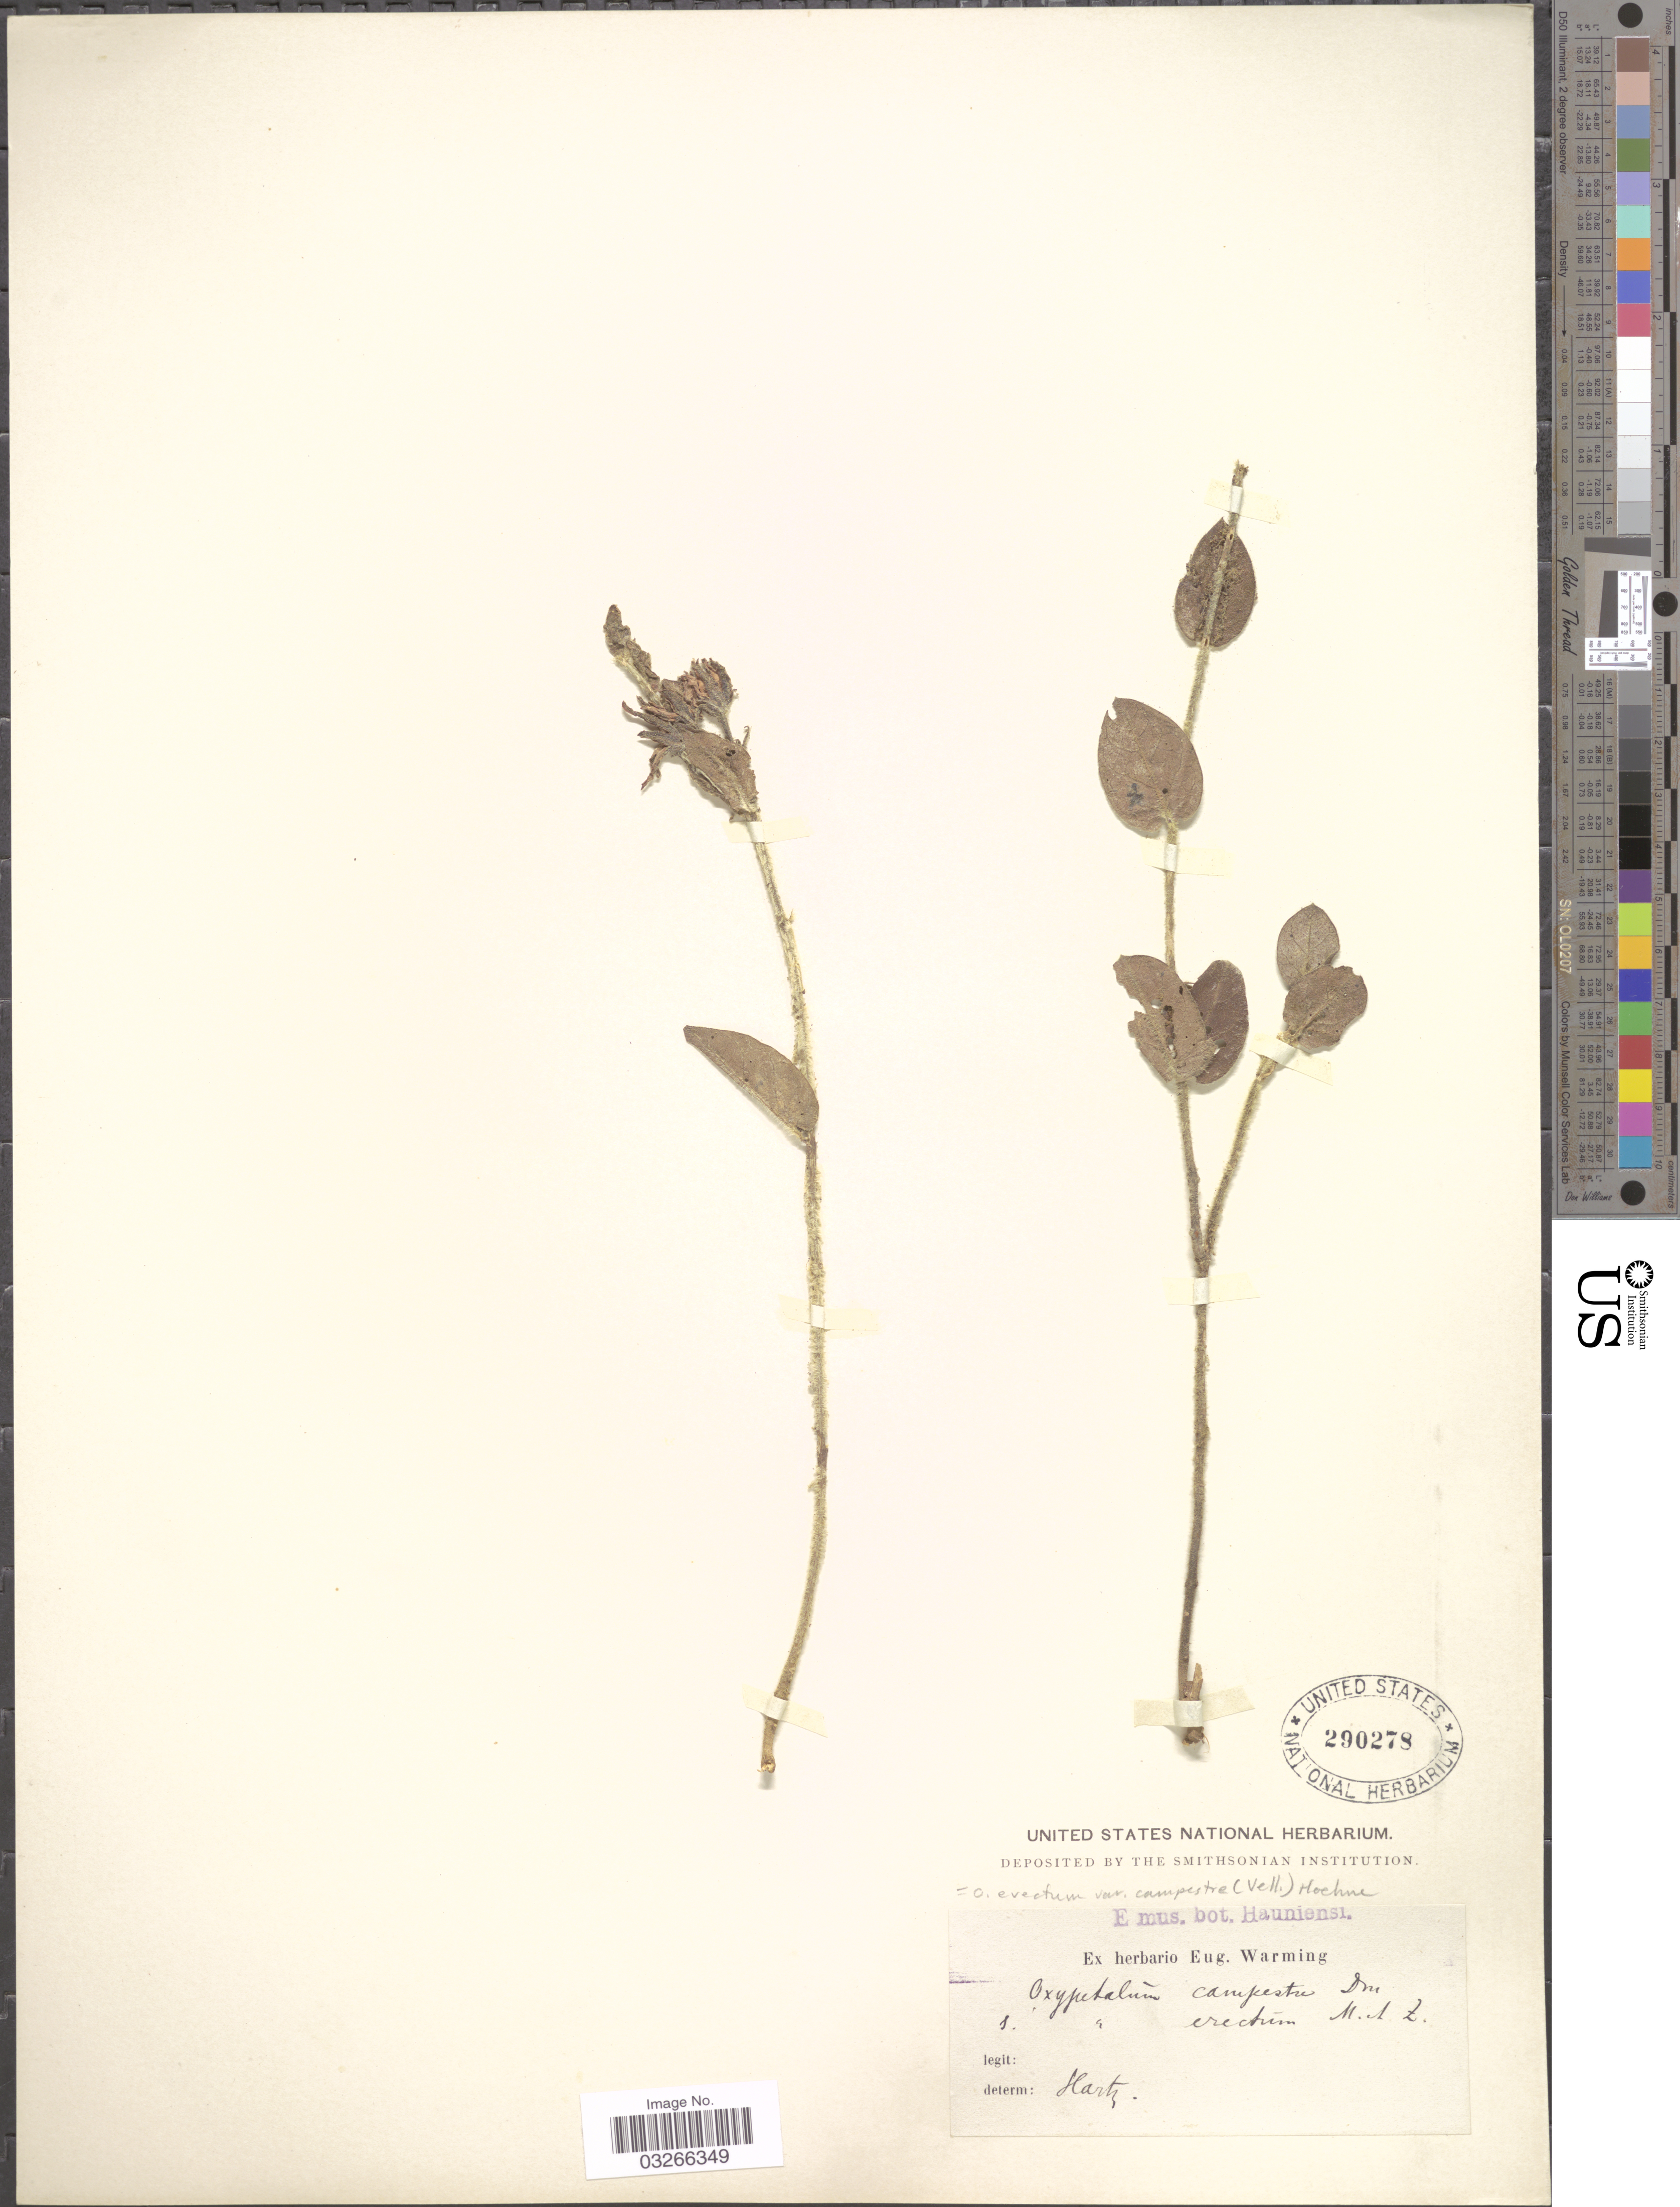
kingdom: Plantae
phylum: Tracheophyta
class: Magnoliopsida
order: Gentianales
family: Apocynaceae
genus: Oxypetalum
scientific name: Oxypetalum erectum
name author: Mart.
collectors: ex herb. Eug. Warming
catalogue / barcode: US 290278